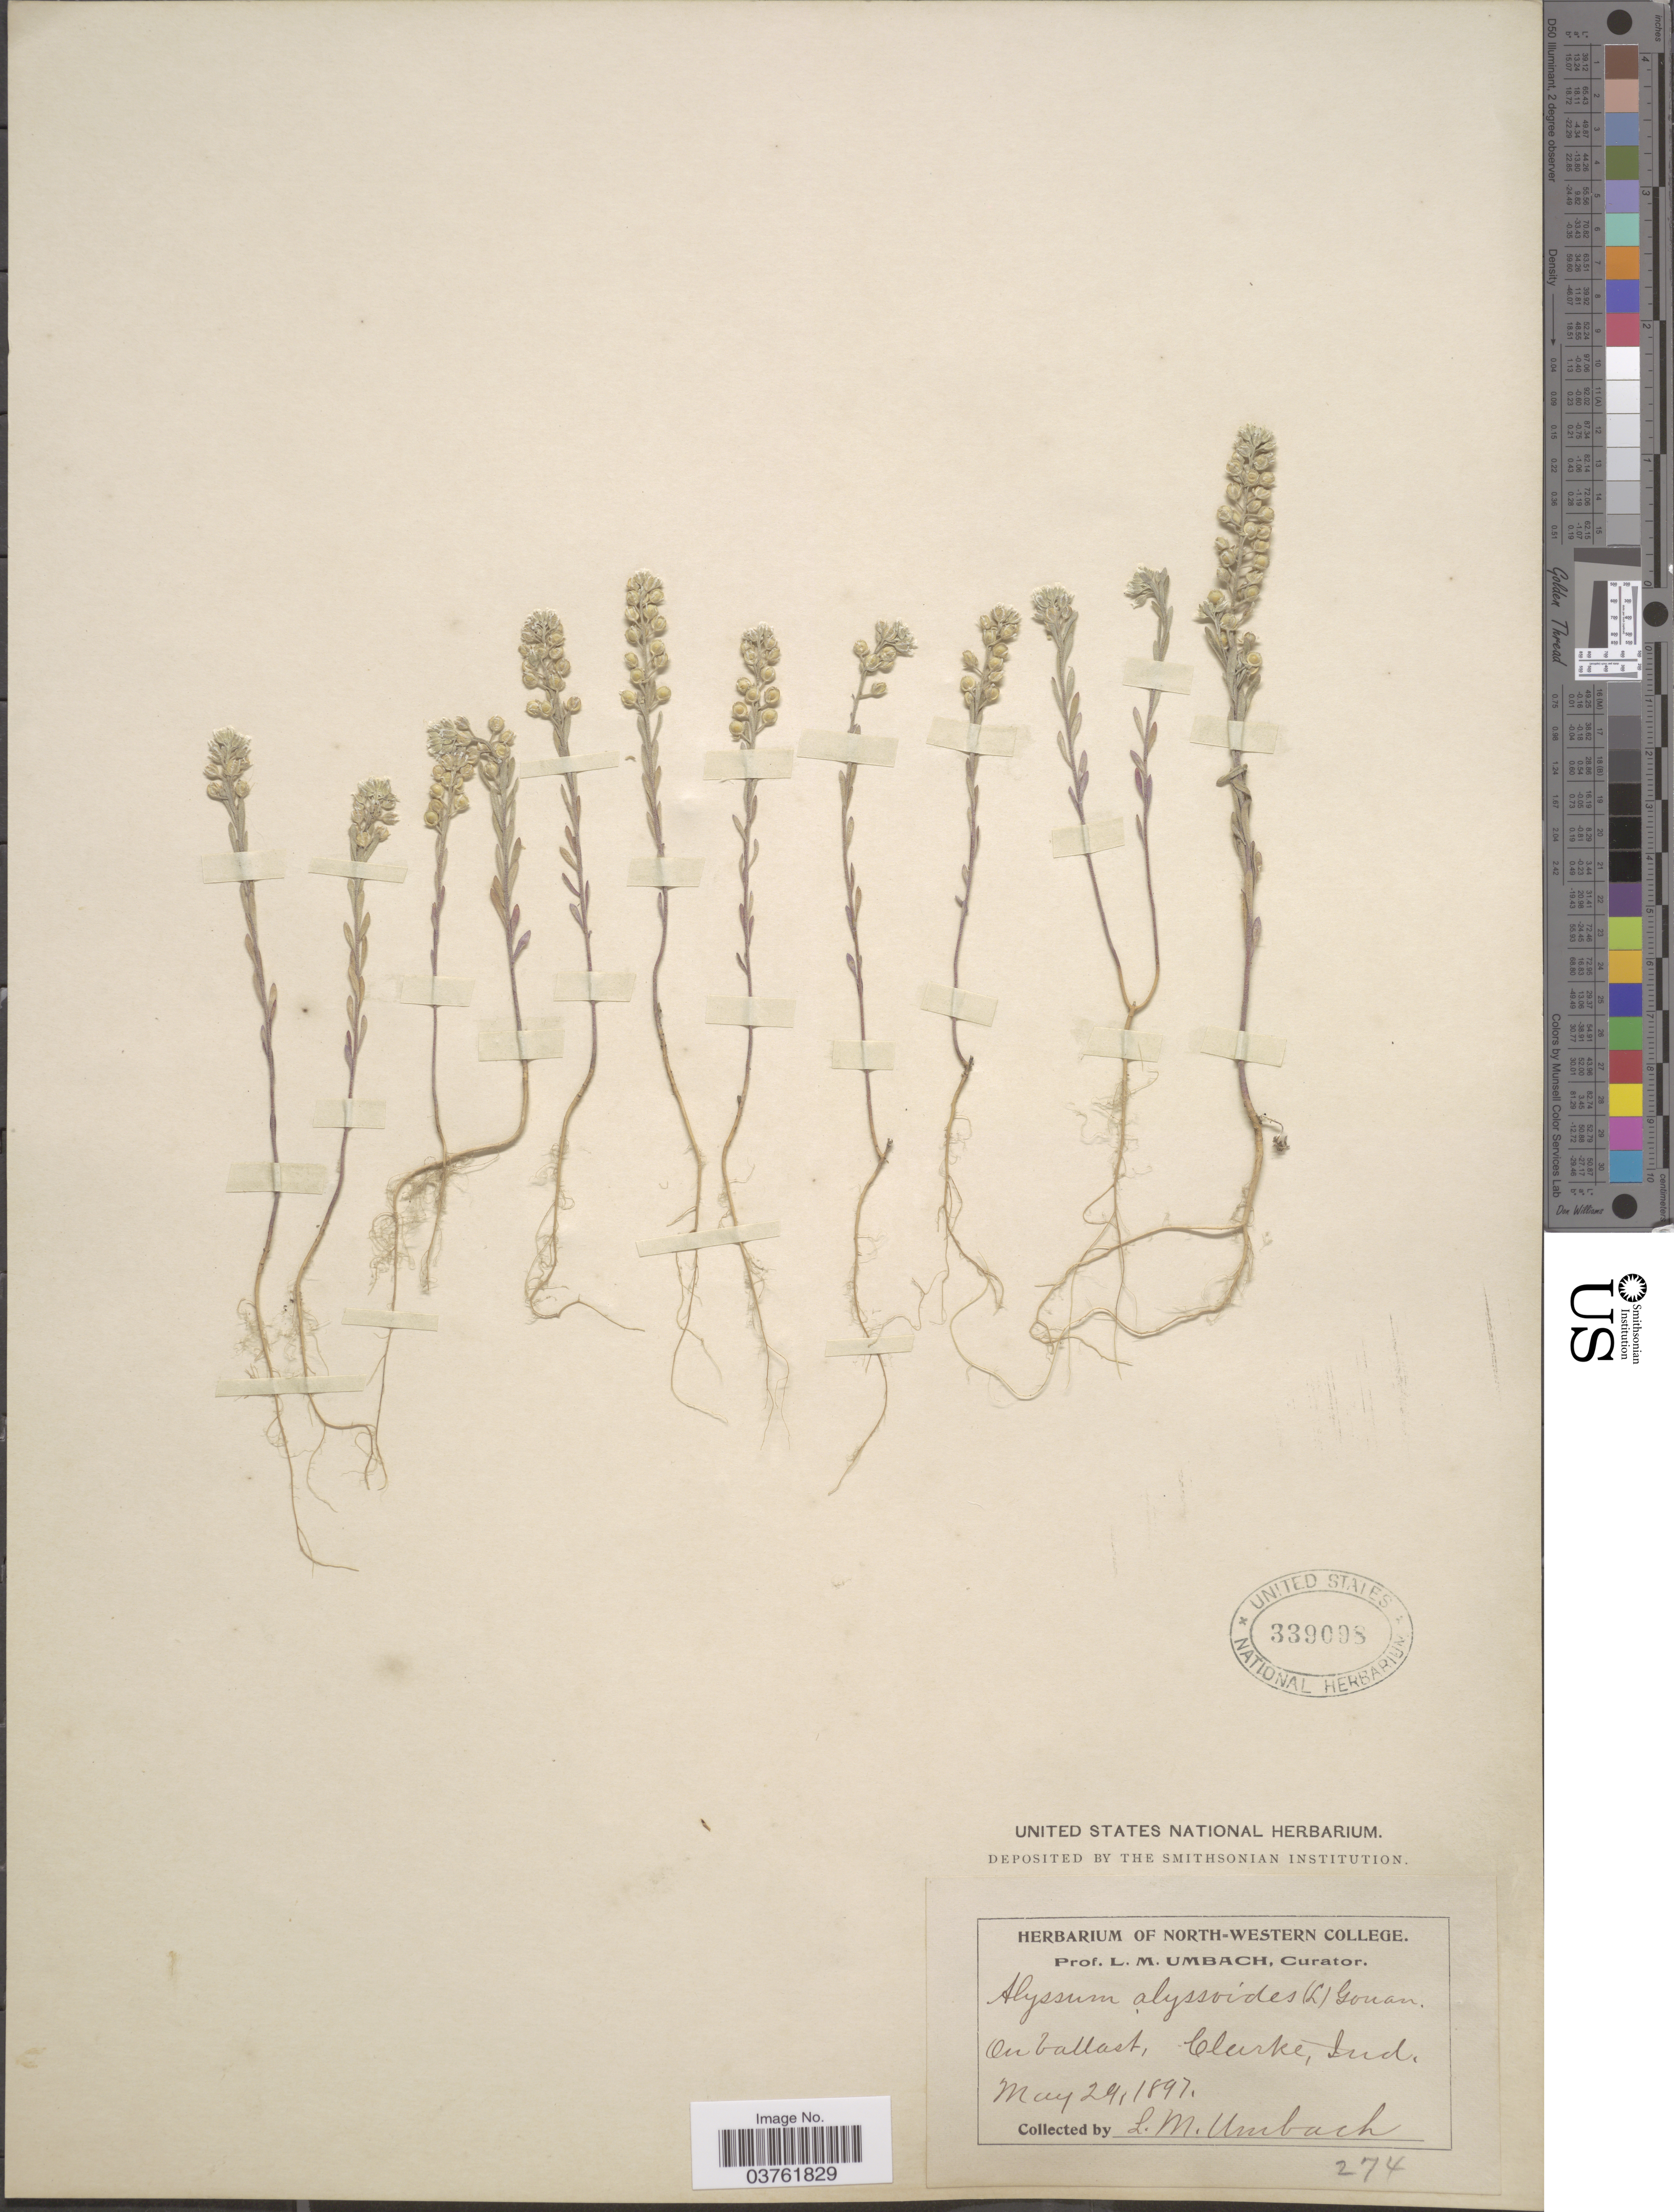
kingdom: Plantae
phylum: Tracheophyta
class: Magnoliopsida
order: Brassicales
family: Brassicaceae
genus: Alyssum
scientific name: Alyssum alyssoides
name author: (L.) L.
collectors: L. M. Umbach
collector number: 274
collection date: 1897-05-29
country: United States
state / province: Indiana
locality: On ballast, Clarke.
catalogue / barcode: US 339098